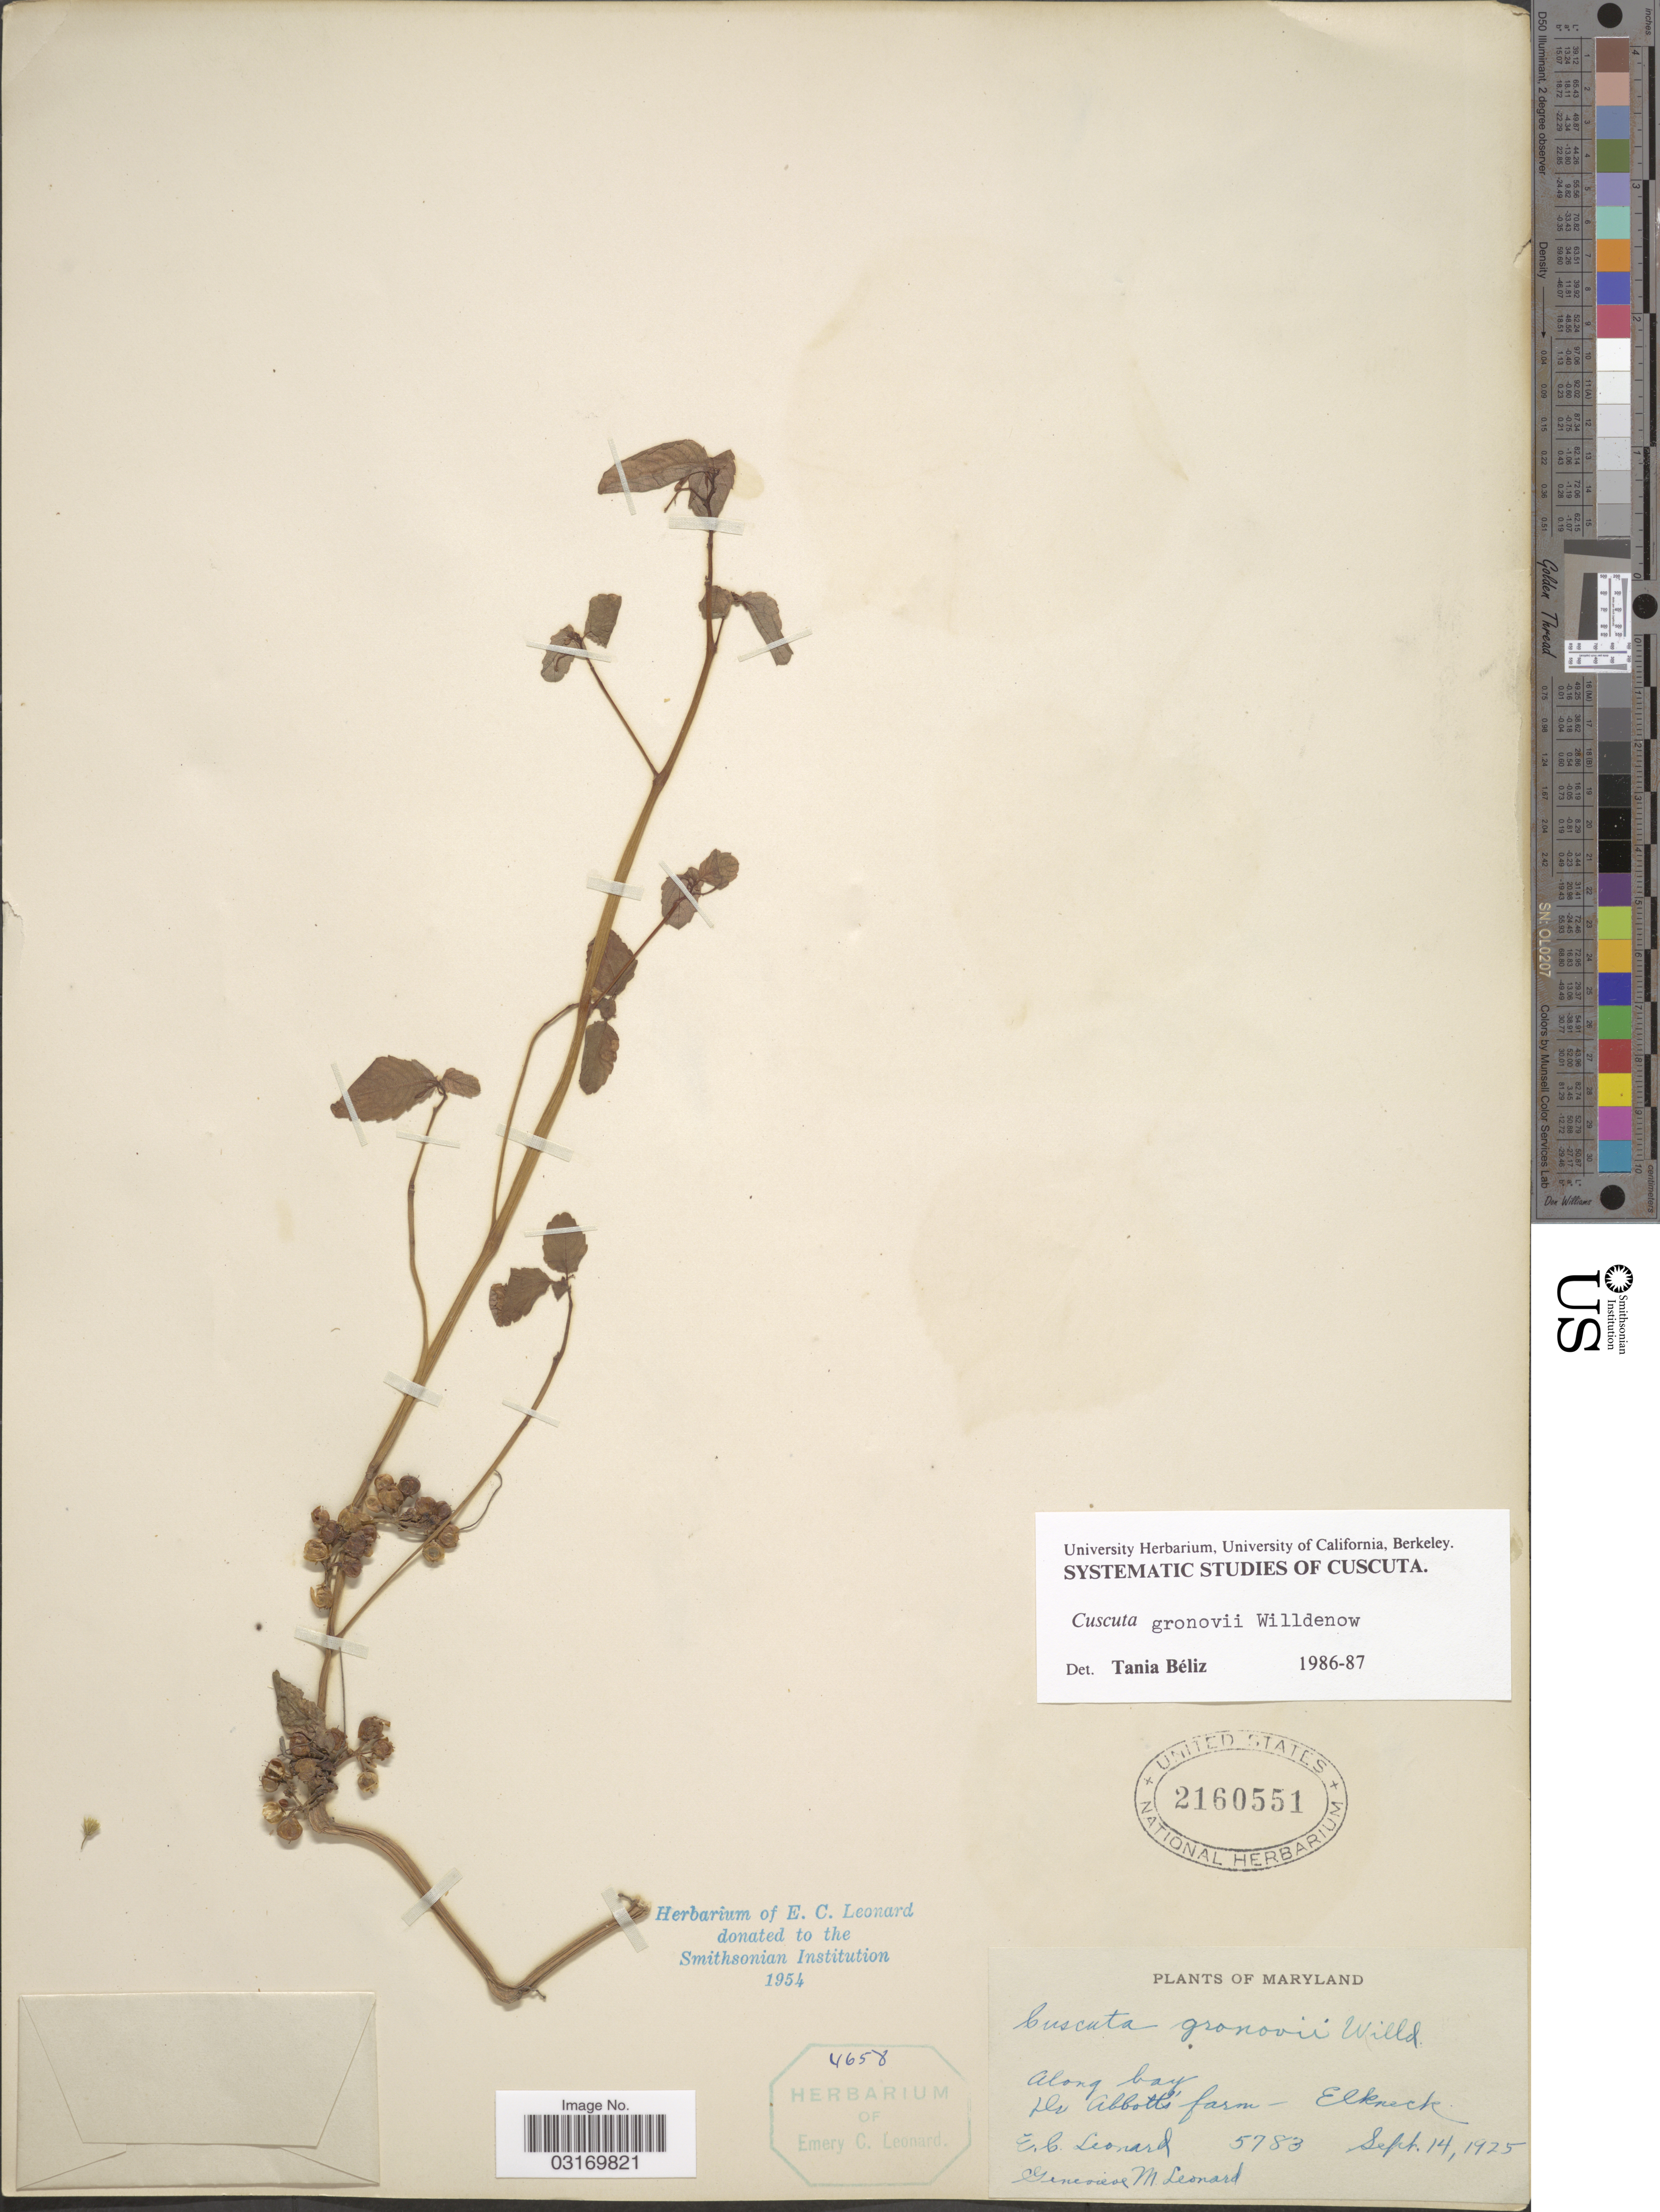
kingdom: Plantae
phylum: Tracheophyta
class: Magnoliopsida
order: Solanales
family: Convolvulaceae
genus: Cuscuta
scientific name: Cuscuta gronovii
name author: Willd. ex Schult.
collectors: E. C. Leonard & G. M. Leonard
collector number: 5783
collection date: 1925-09-14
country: United States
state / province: Maryland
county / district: Cecil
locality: Along bay. Dr. Abott's farm. Elkneck.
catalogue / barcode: US 2160551